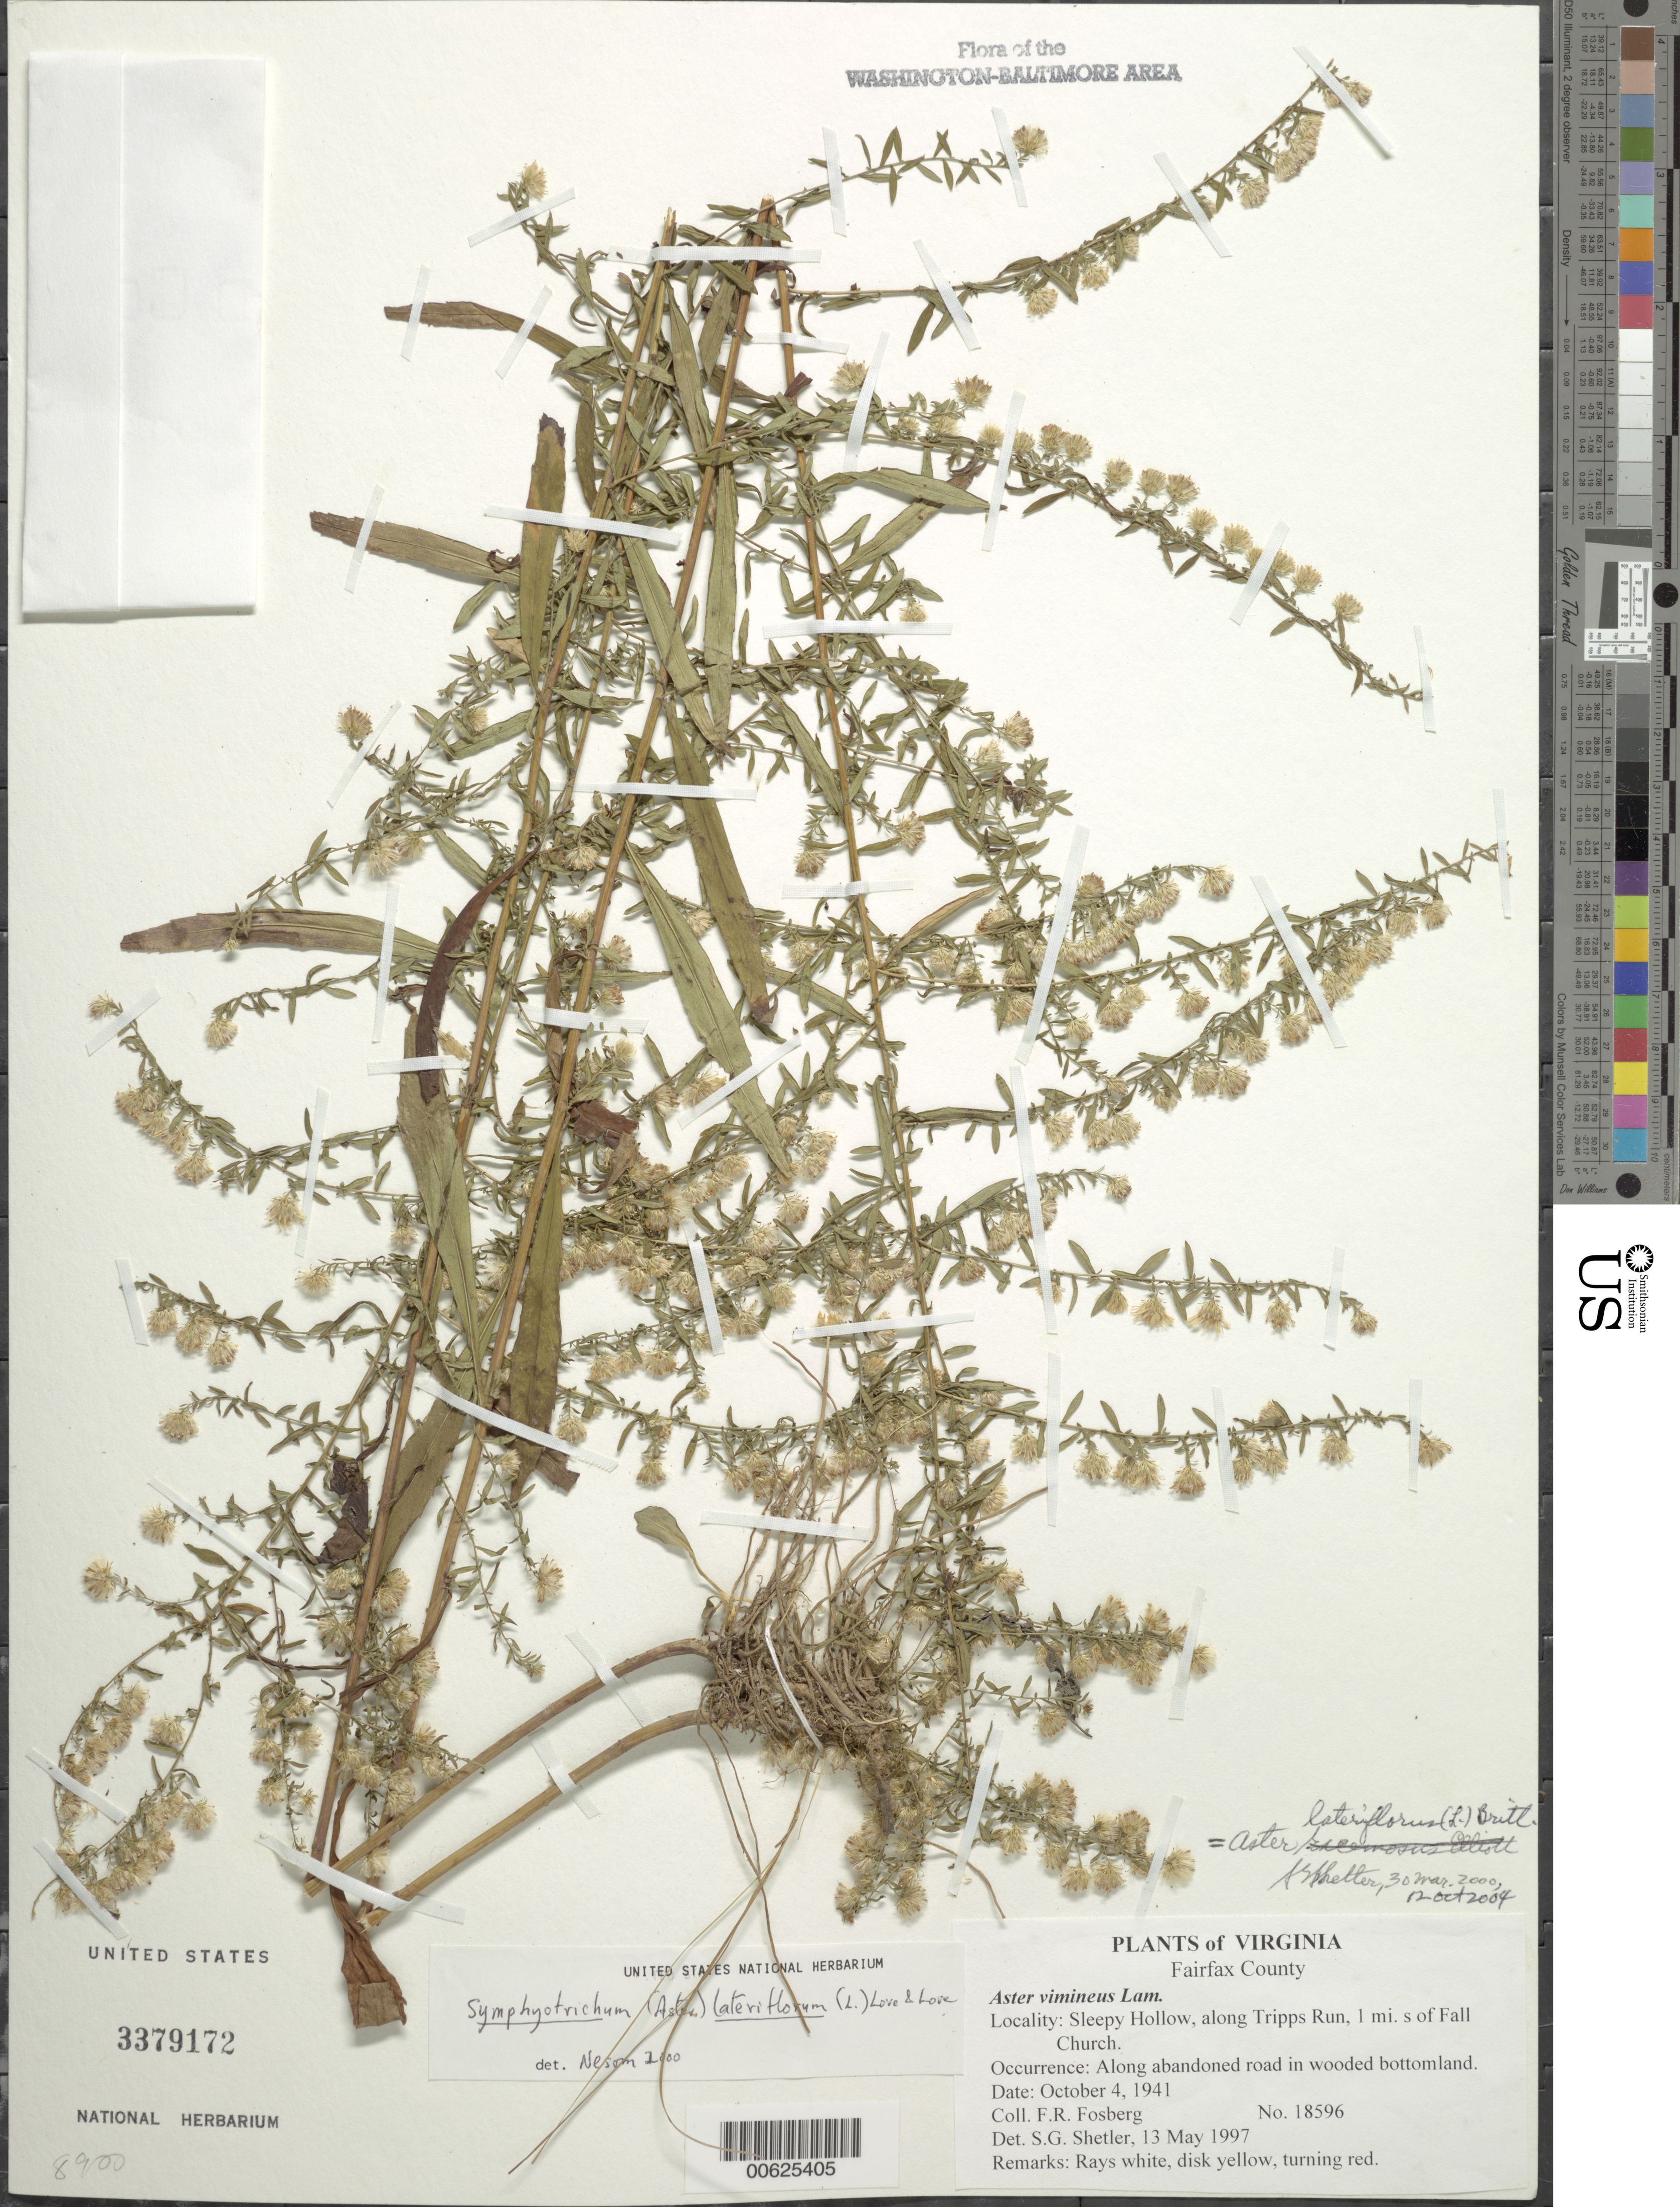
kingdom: Plantae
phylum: Tracheophyta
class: Magnoliopsida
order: Asterales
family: Asteraceae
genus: Symphyotrichum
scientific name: Symphyotrichum lateriflorum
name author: (L.) Á. Löve & D. Löve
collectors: F. R. Fosberg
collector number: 18596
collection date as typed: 04 Oct 1941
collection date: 1941-10-04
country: United States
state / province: Virginia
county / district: Fairfax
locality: Sleepy Hollow, along Tripps Run, 1 mi. S of Falls Church.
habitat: Along abandoned road in wooded bottomland.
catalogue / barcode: US 3379172